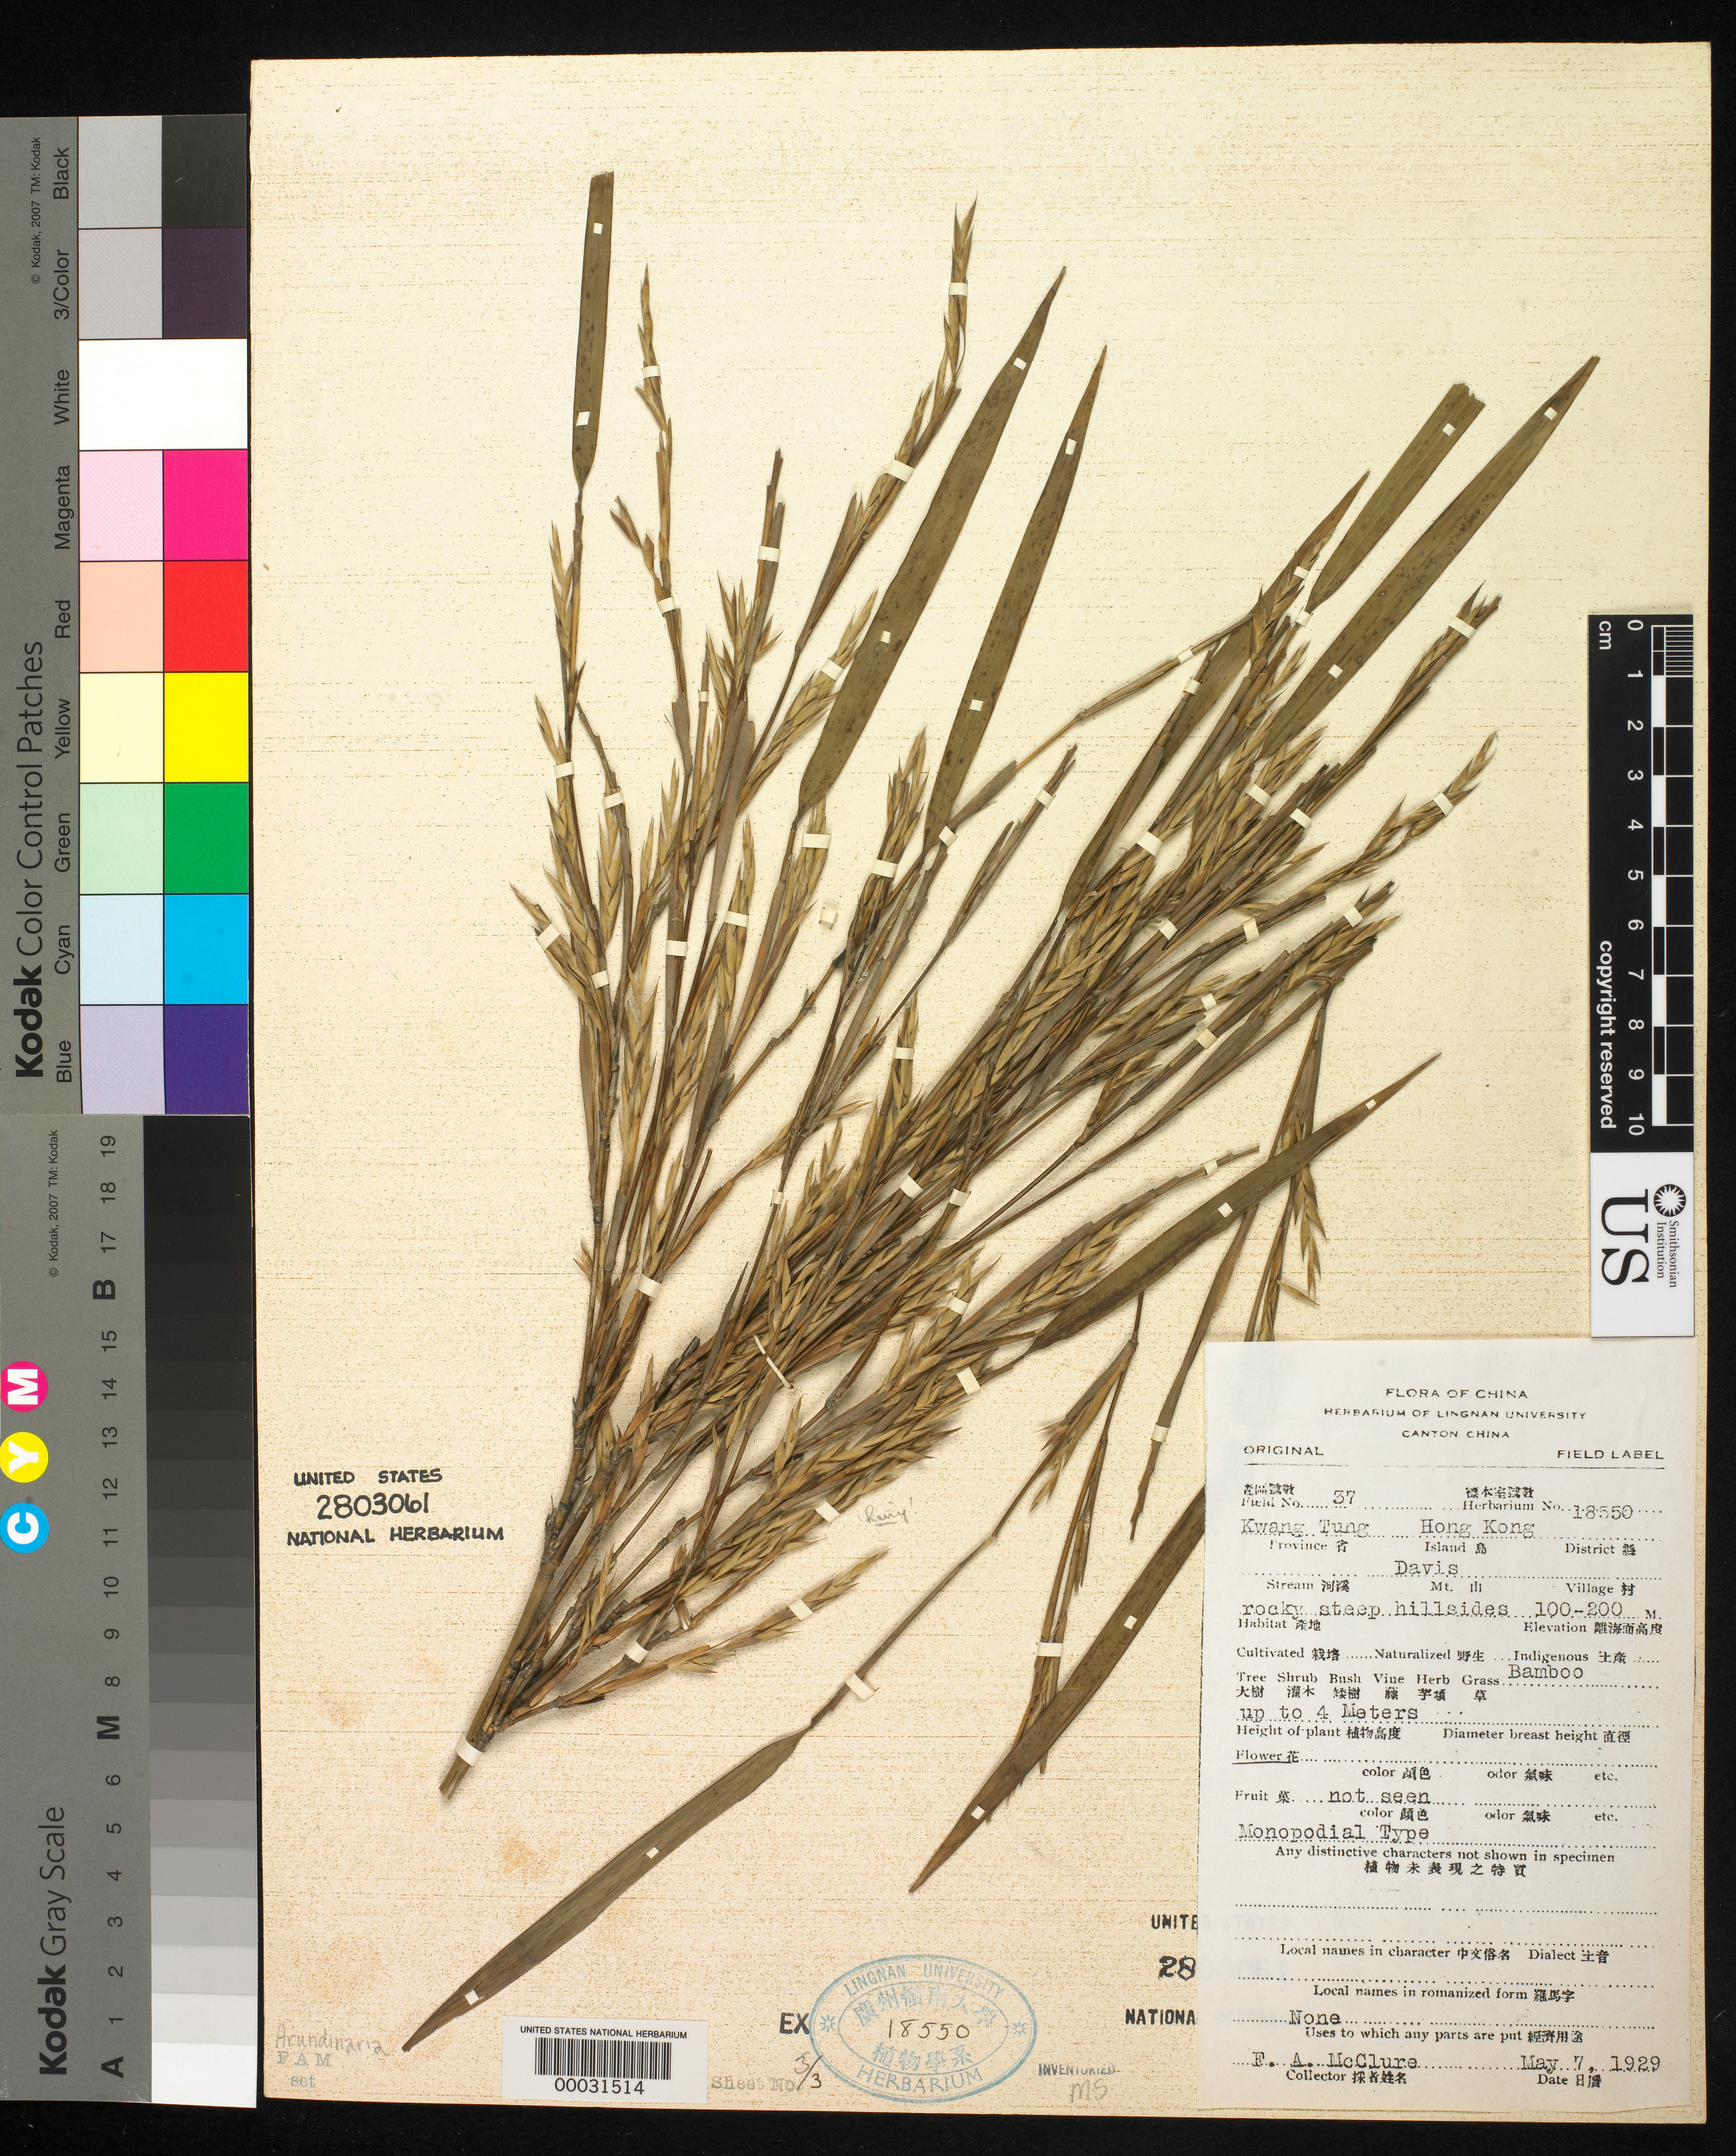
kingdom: Plantae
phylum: Tracheophyta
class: Liliopsida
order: Poales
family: Poaceae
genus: Arundinaria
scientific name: Arundinaria sp.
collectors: F. A. McClure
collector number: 37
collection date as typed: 07 May 1929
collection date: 1929-05-07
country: China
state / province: Hong Kong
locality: Hong Kong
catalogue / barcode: US 2803061